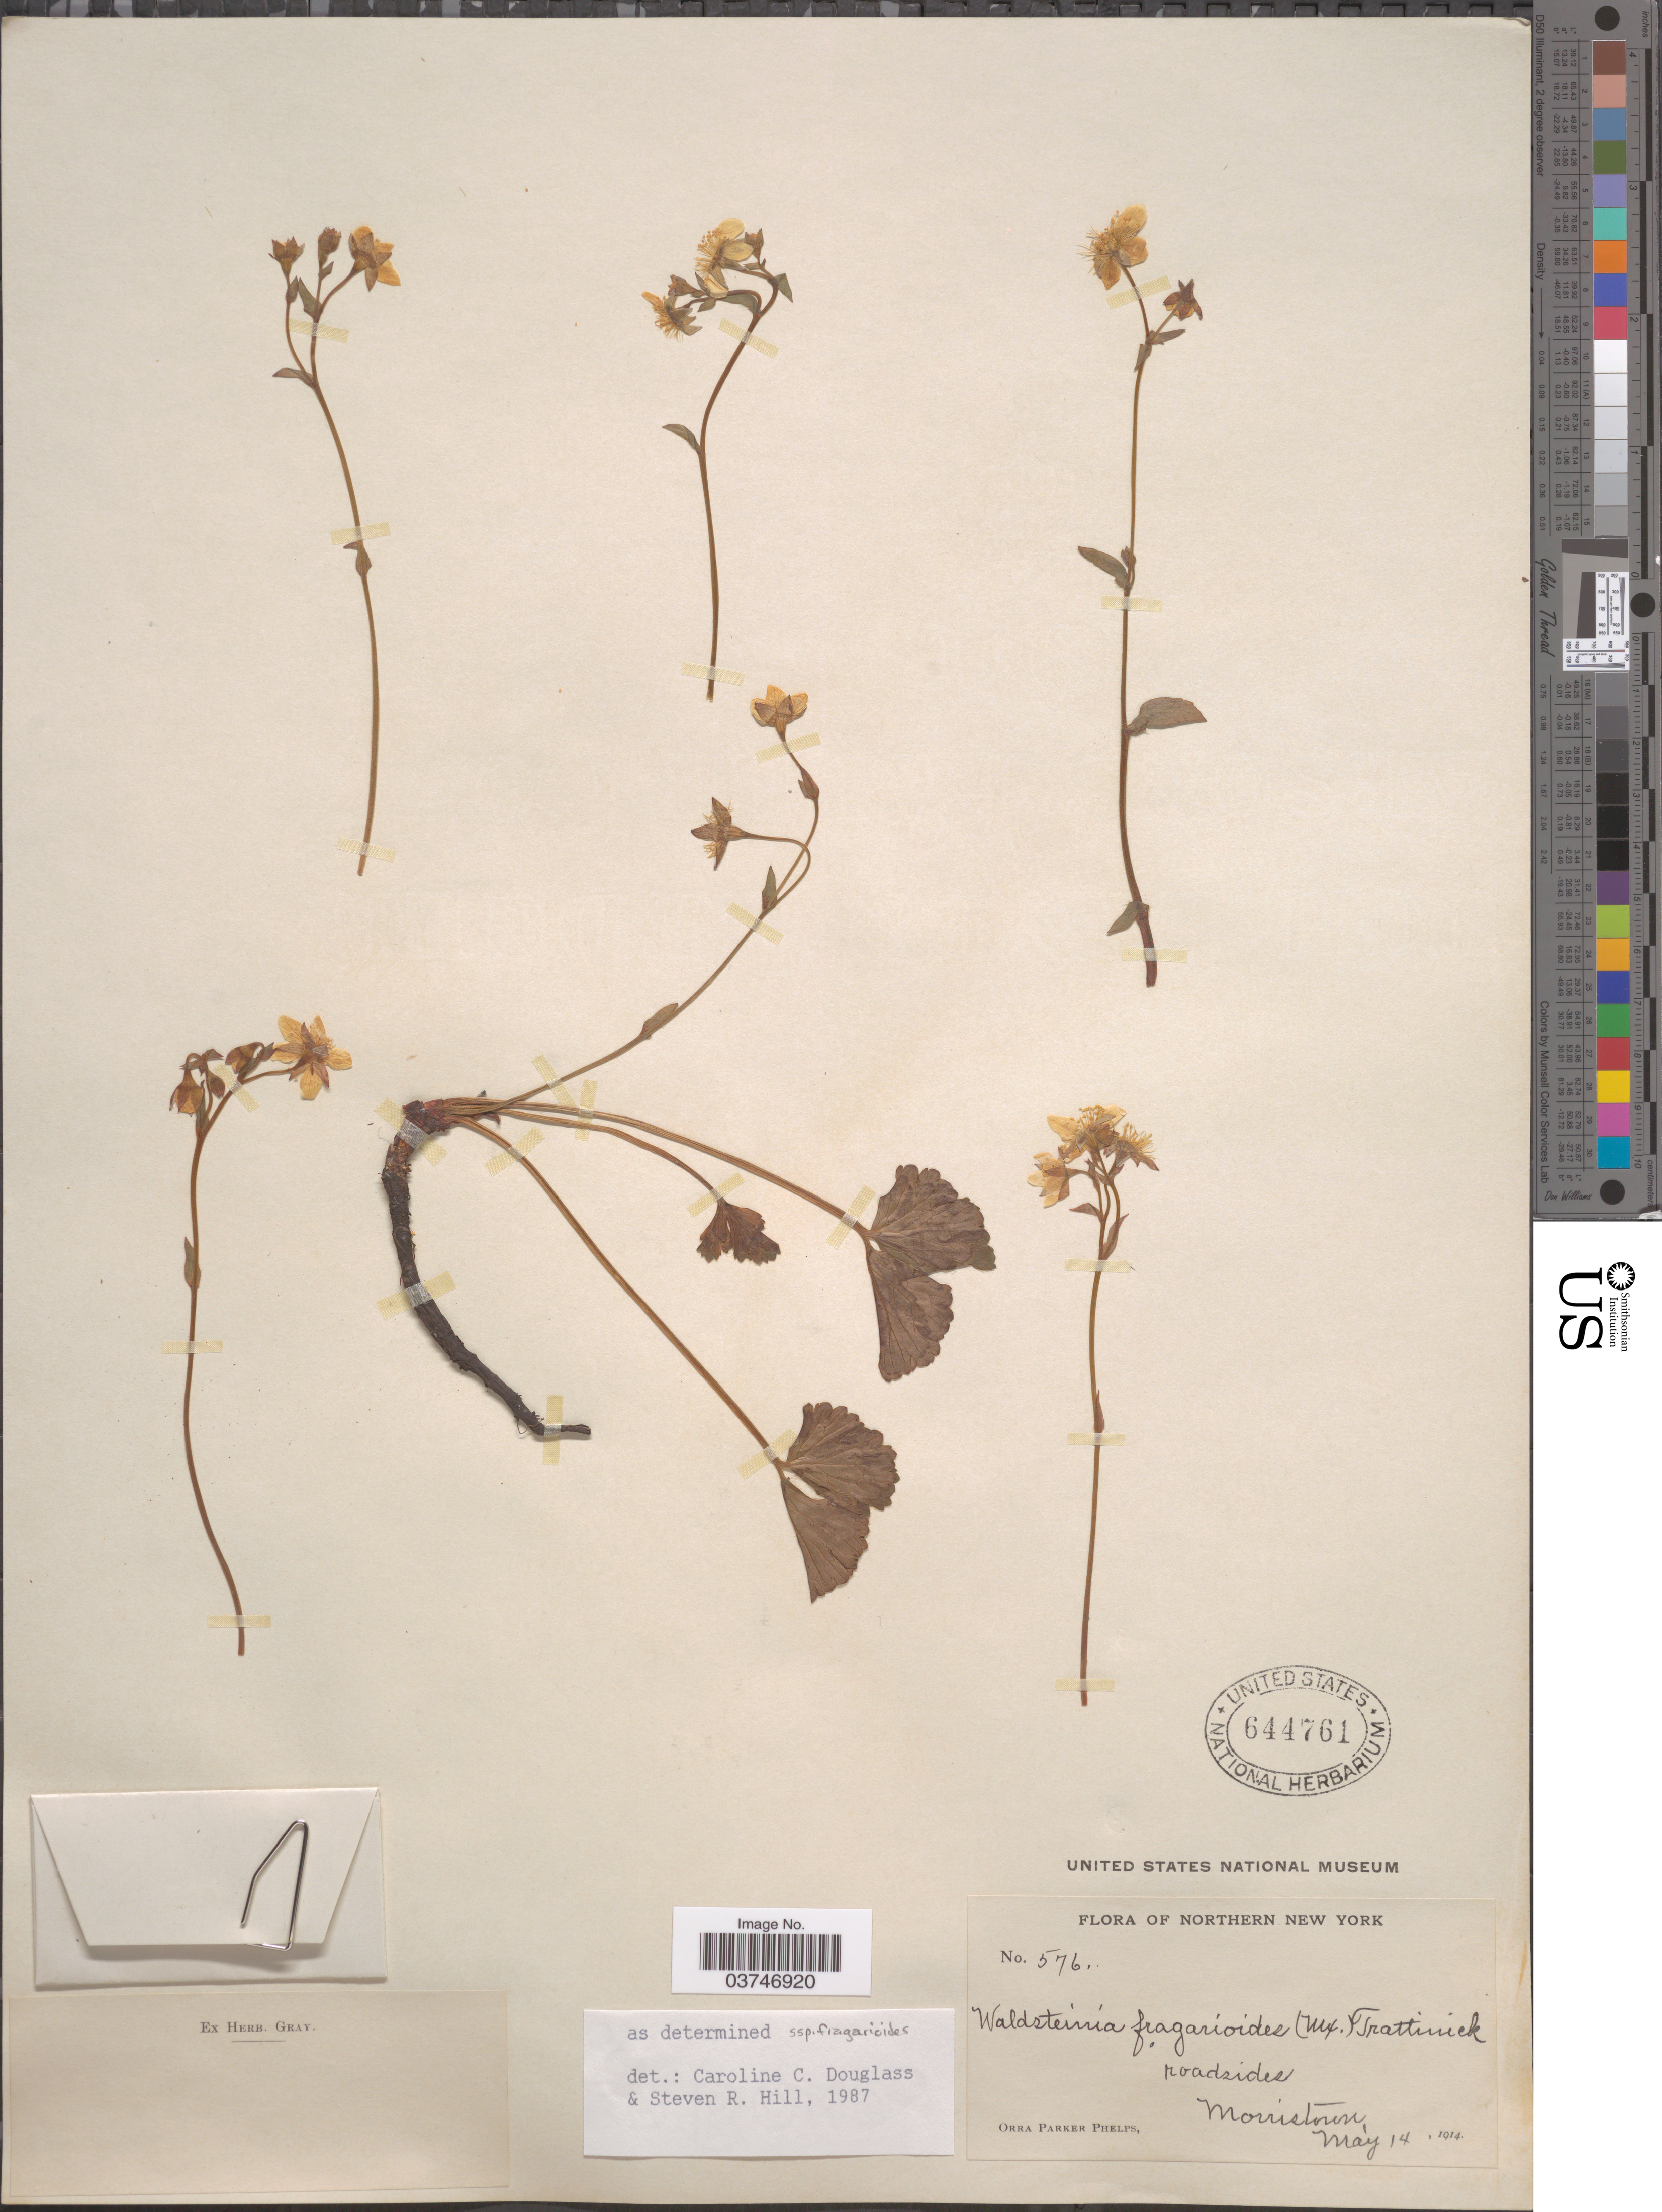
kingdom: Plantae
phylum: Tracheophyta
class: Magnoliopsida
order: Rosales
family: Rosaceae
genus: Waldsteinia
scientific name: Waldsteinia fragarioides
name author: (Michx.) Tratt.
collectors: O. P. Phelps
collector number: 576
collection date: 1914-05-14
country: United States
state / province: New York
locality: Northern New York. Morristown.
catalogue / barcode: US 644761